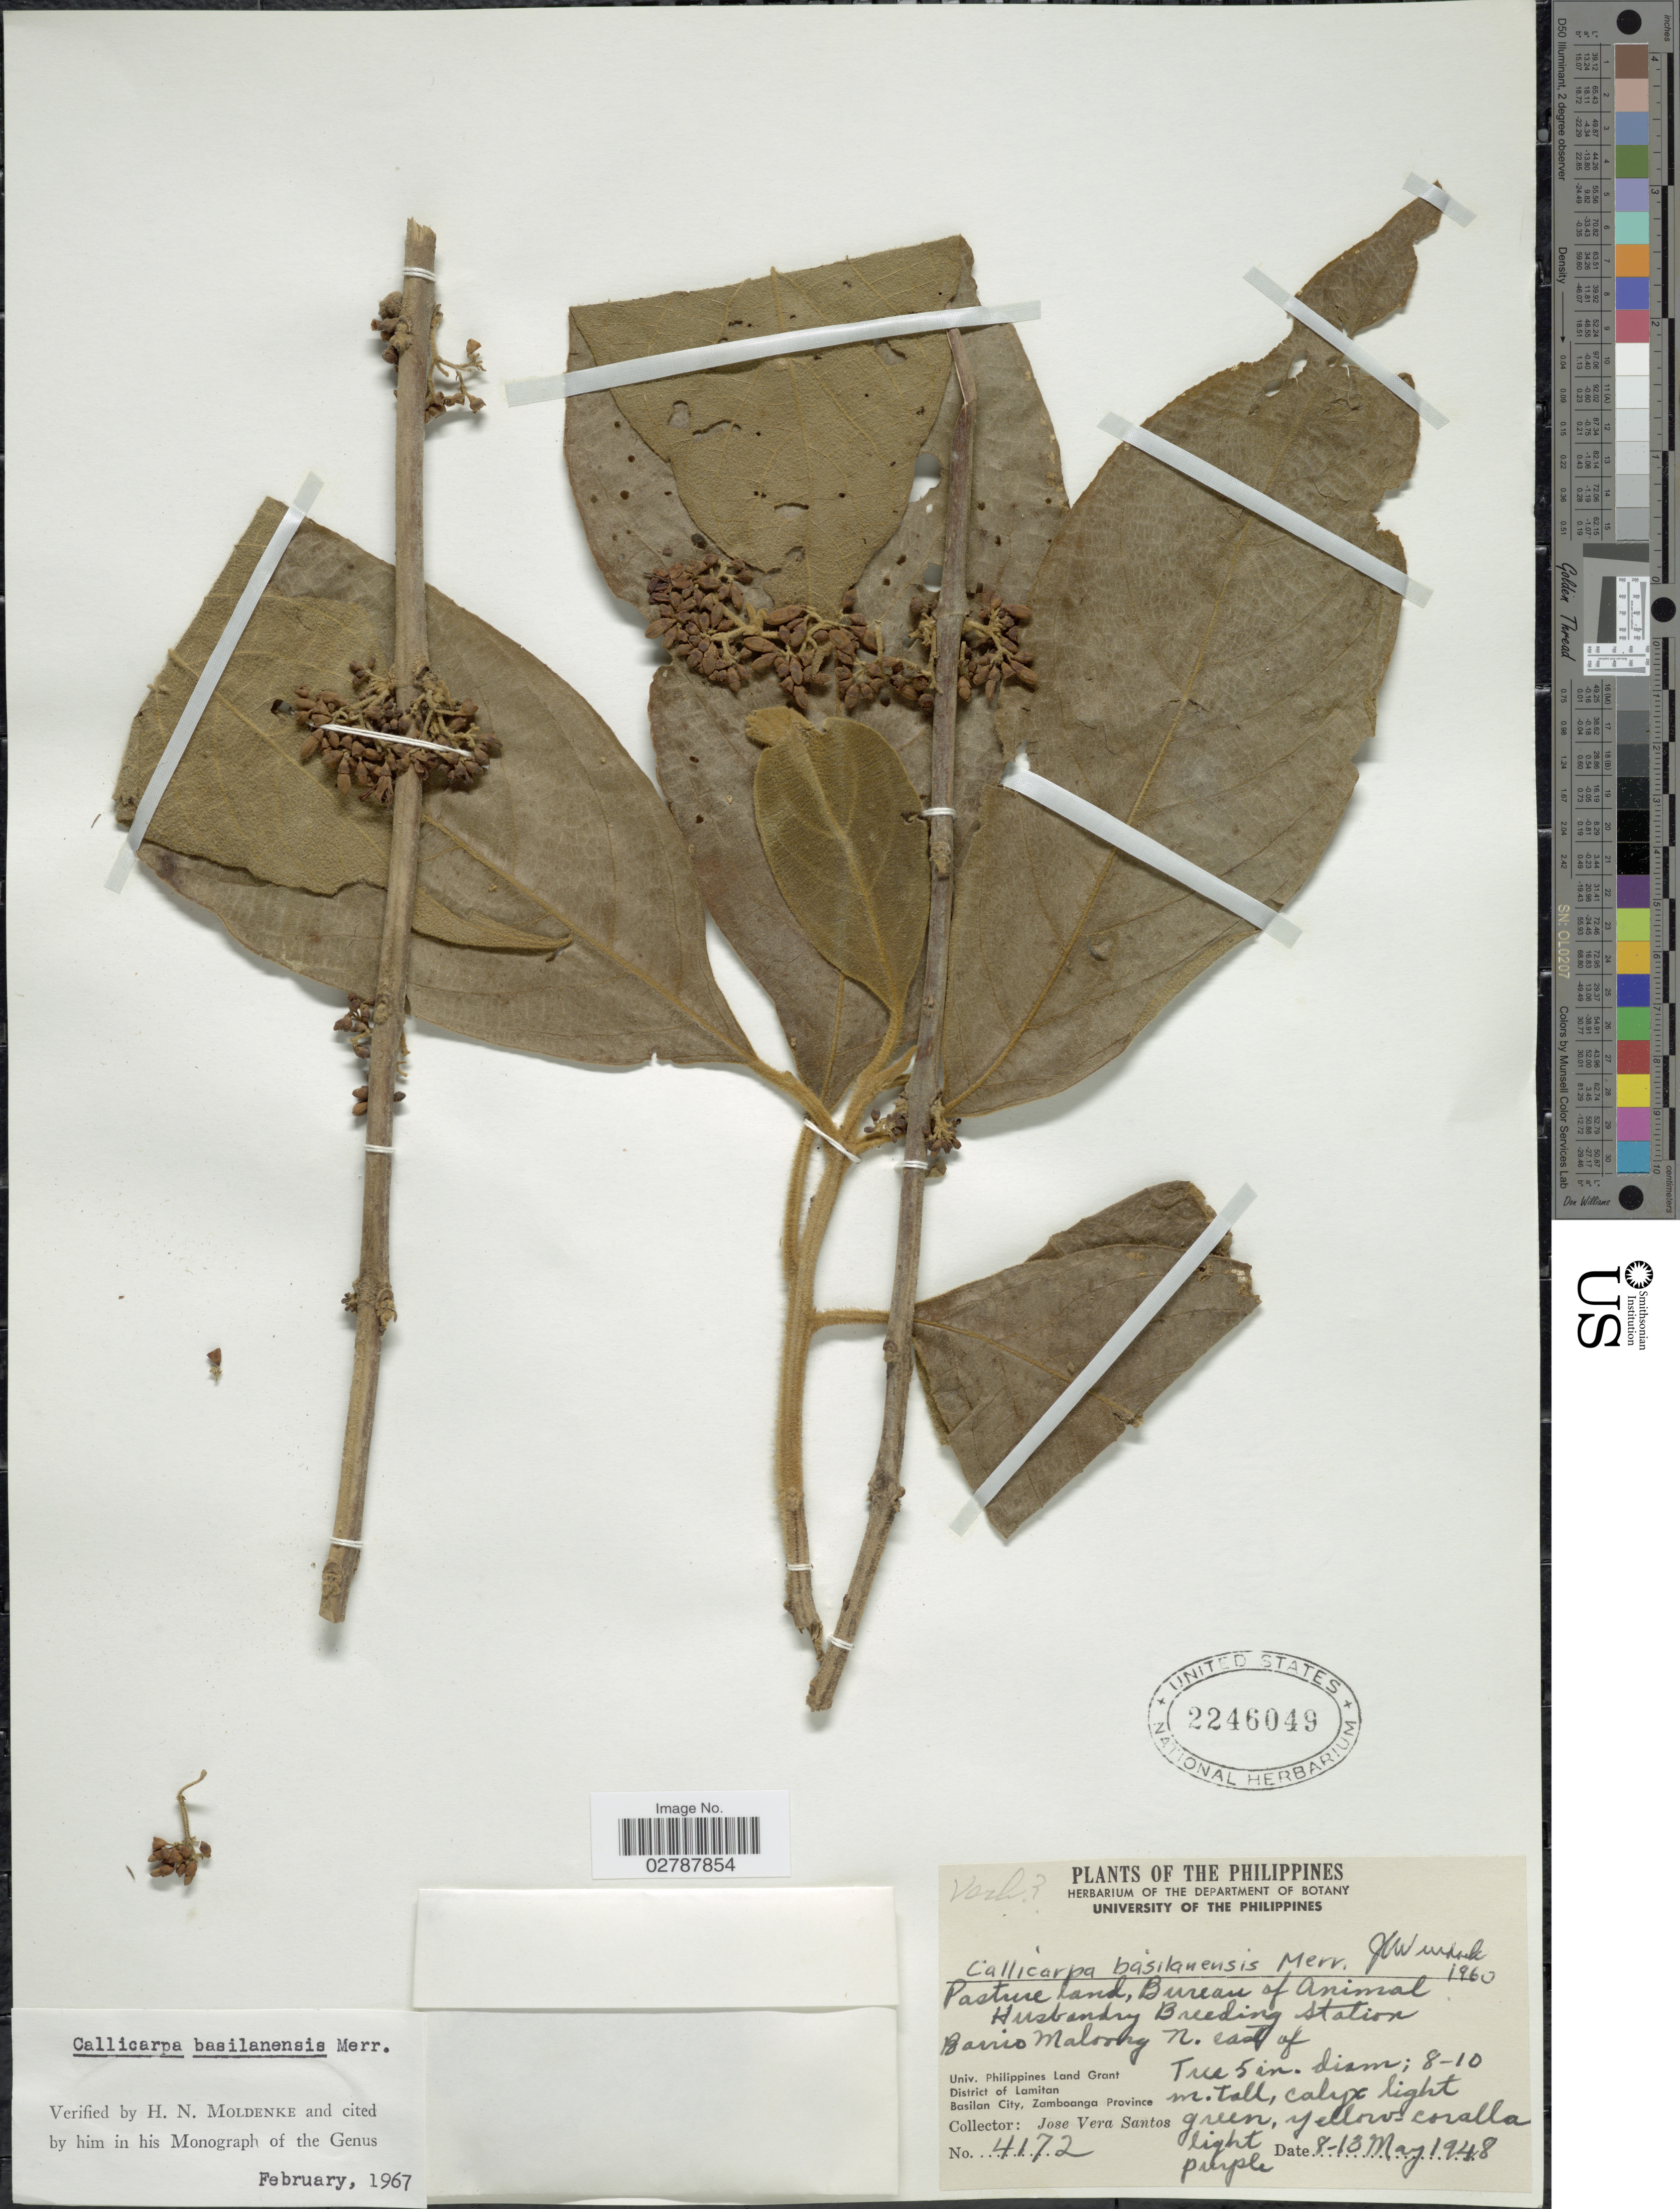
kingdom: Plantae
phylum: Tracheophyta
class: Magnoliopsida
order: Lamiales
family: Lamiaceae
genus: Callicarpa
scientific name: Callicarpa basilanensis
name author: Merr.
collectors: J. Vera Santos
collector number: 4172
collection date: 1948-05-08/1948-05-13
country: Philippines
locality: Pasture land, Bureau of Animal Husbandry Breeding Station. Barrio Maloony N. east of Univ. Philippines Land Grant. District of Lamitan. Basilan City, Zamboanga Province.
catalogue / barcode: US 2246049